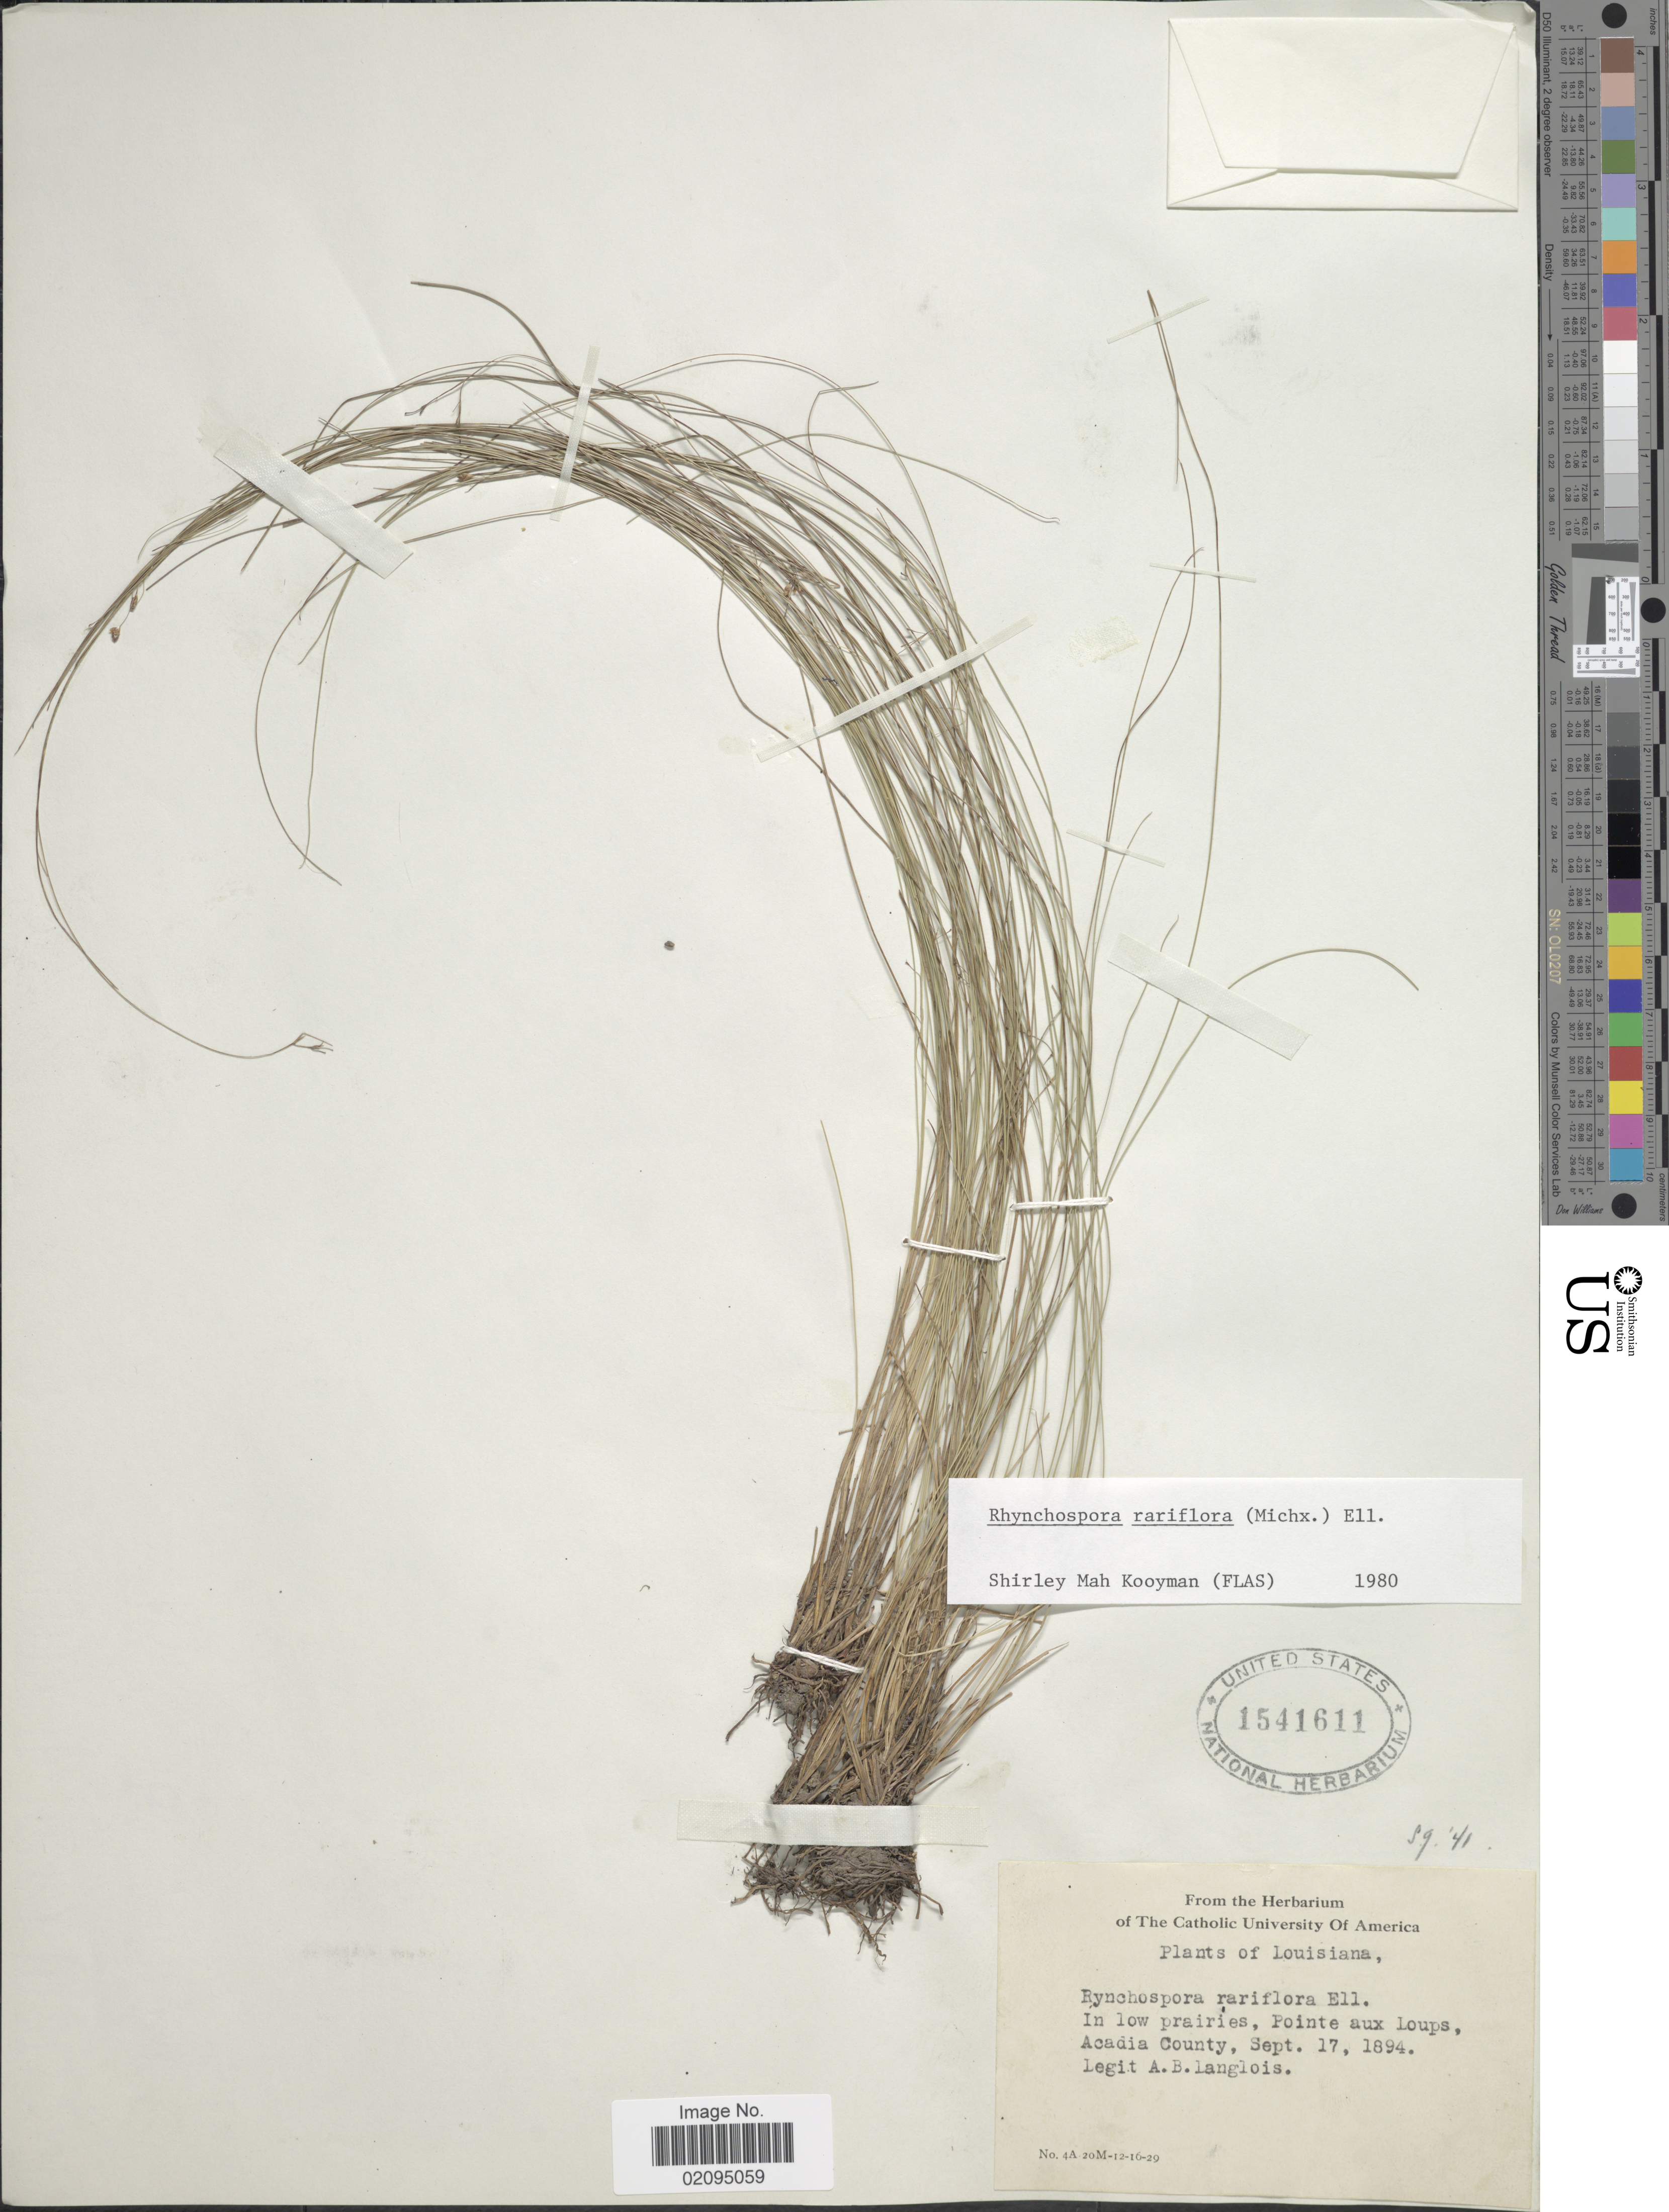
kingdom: Plantae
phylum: Tracheophyta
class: Liliopsida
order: Poales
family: Cyperaceae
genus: Rhynchospora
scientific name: Rhynchospora rariflora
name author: (Michx.) Elliott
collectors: A. Langlois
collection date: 1894-09-17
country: United States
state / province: Louisiana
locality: Pointe aux Loups, Acadia County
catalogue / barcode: US 1541611